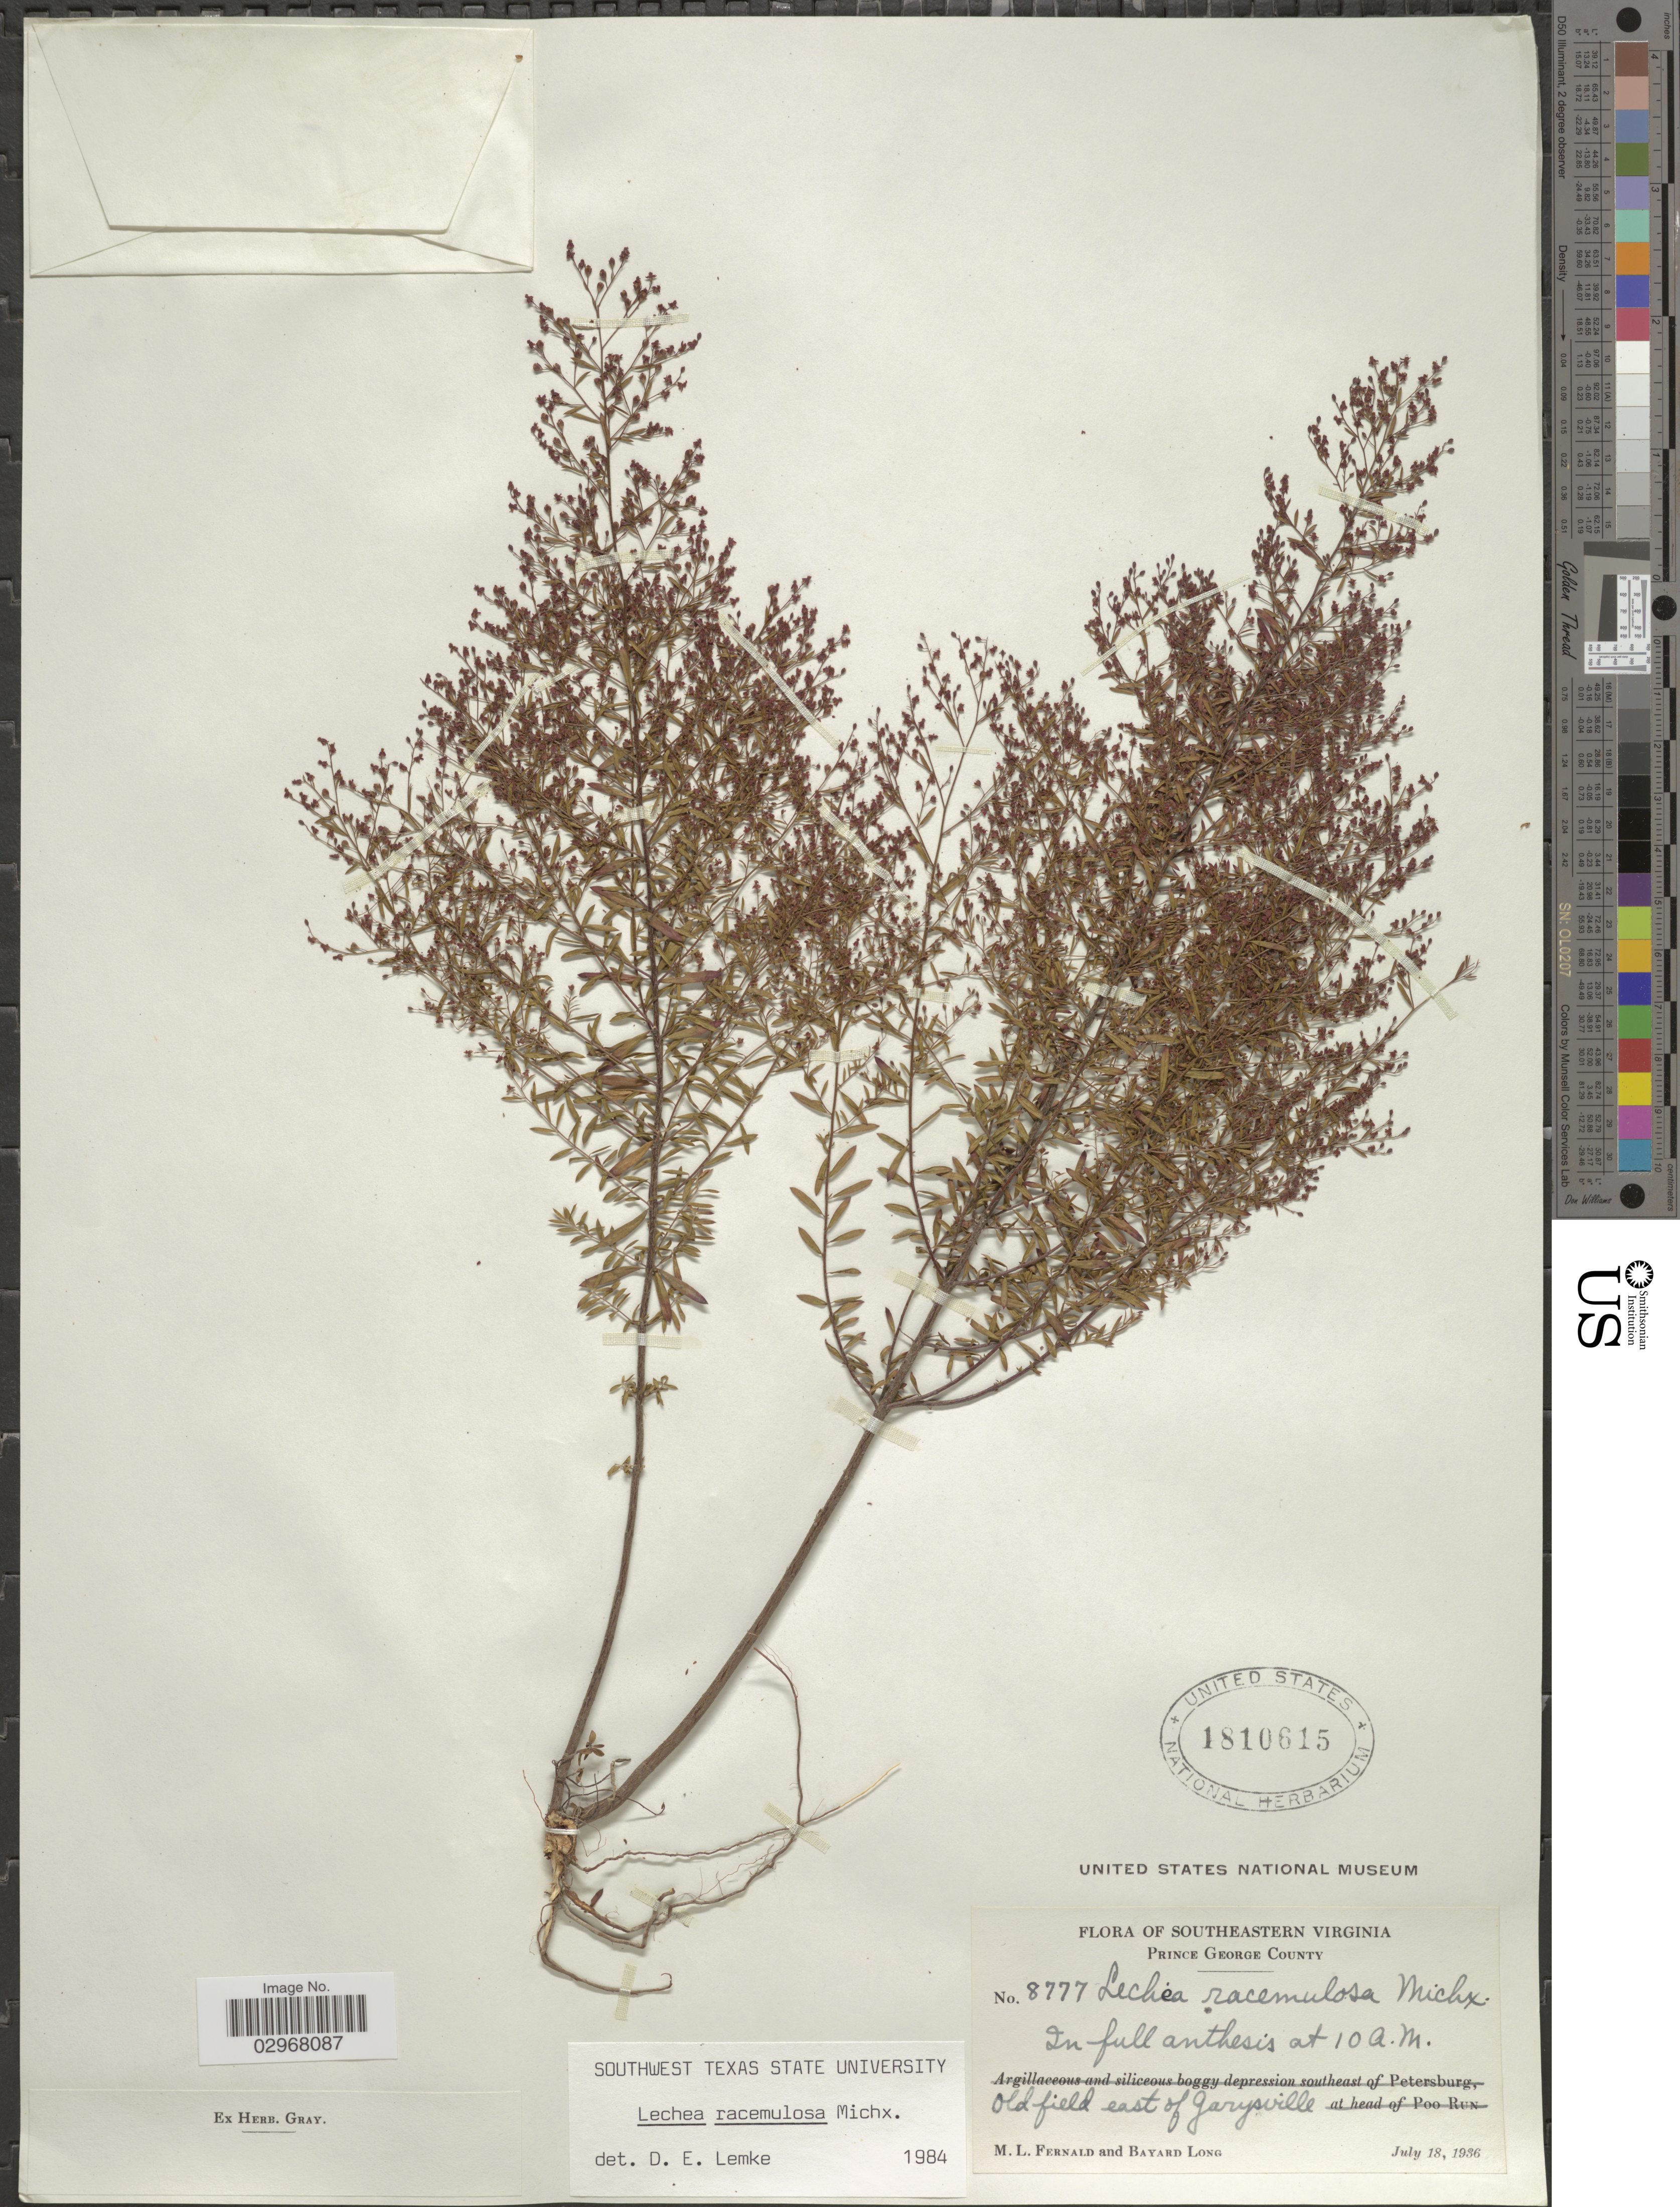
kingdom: Plantae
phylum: Tracheophyta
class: Magnoliopsida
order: Malvales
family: Cistaceae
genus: Lechea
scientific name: Lechea racemulosa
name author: Michx.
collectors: M. L. Fernald & B. Long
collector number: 8777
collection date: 1936-07-18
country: United States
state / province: Virginia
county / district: Prince George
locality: Southeastern Virginia. Prince George County. Old field east of Garysville.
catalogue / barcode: US 1810615